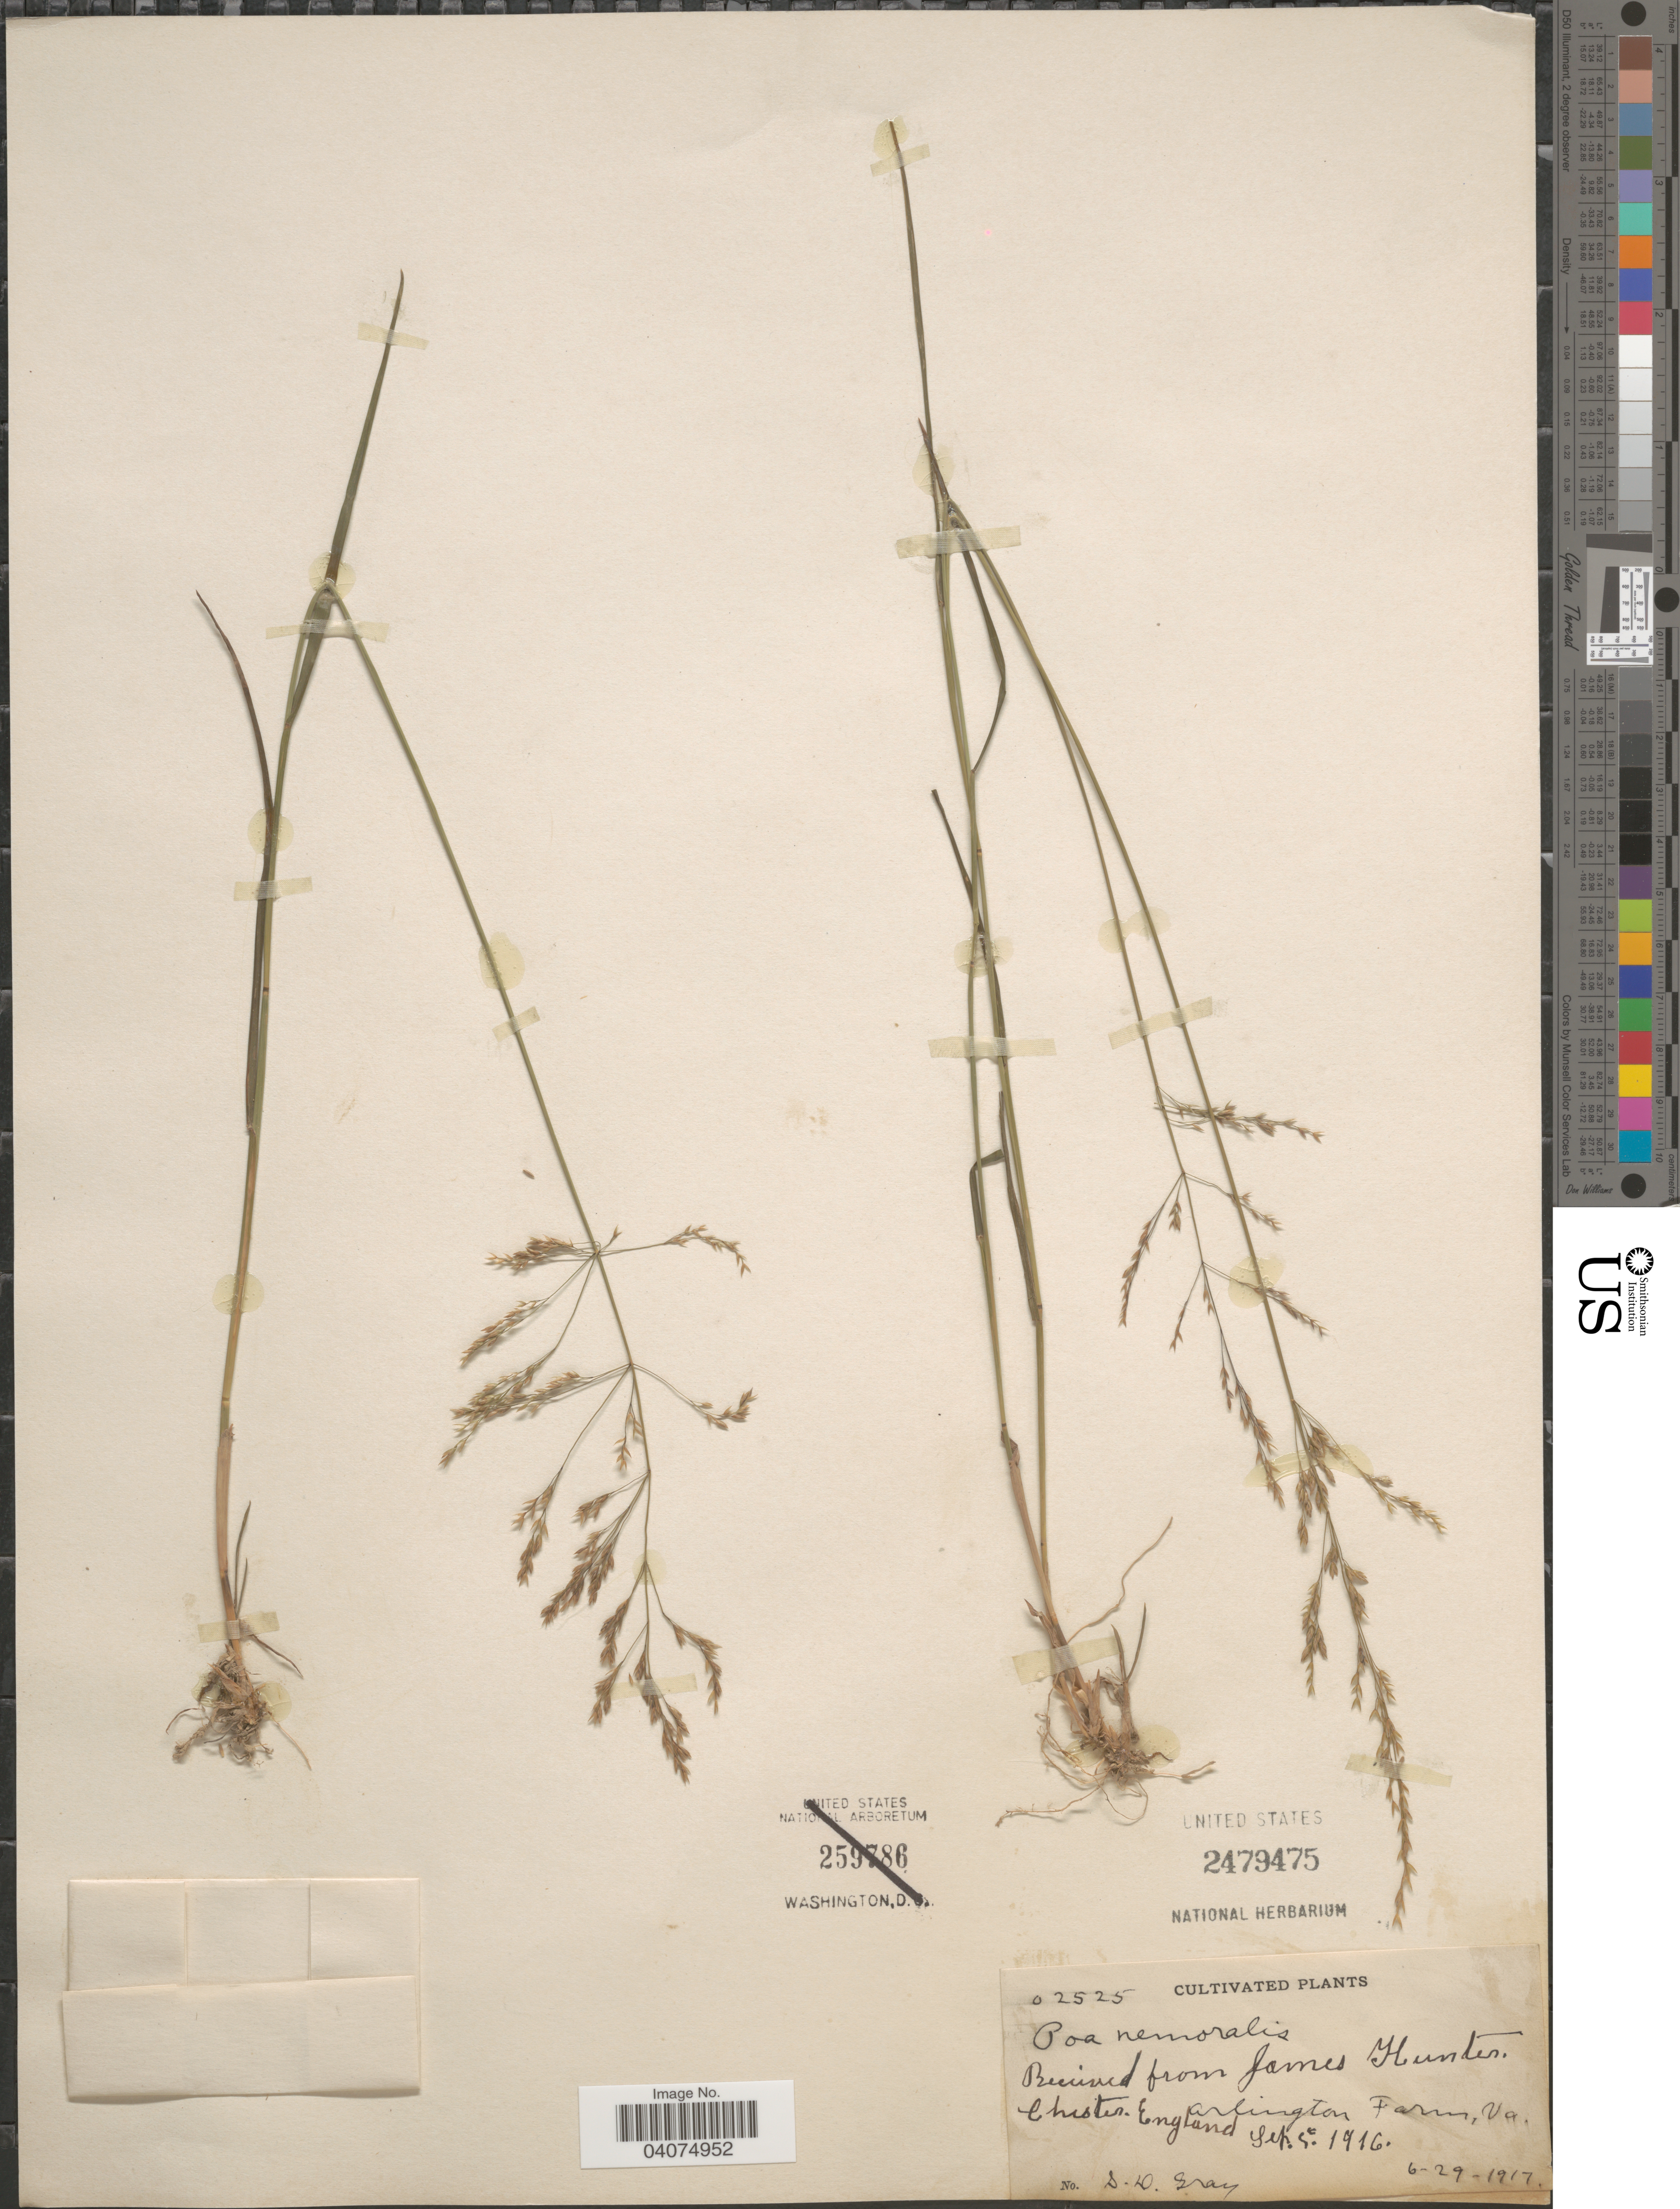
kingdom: Plantae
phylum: Tracheophyta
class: Liliopsida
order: Poales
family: Poaceae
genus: Poa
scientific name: Poa nemoralis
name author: L.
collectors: D. Gray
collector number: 02525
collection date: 1917-06-29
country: United States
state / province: Virginia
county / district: Arlington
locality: Arlington Farm.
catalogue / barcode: US 2479475